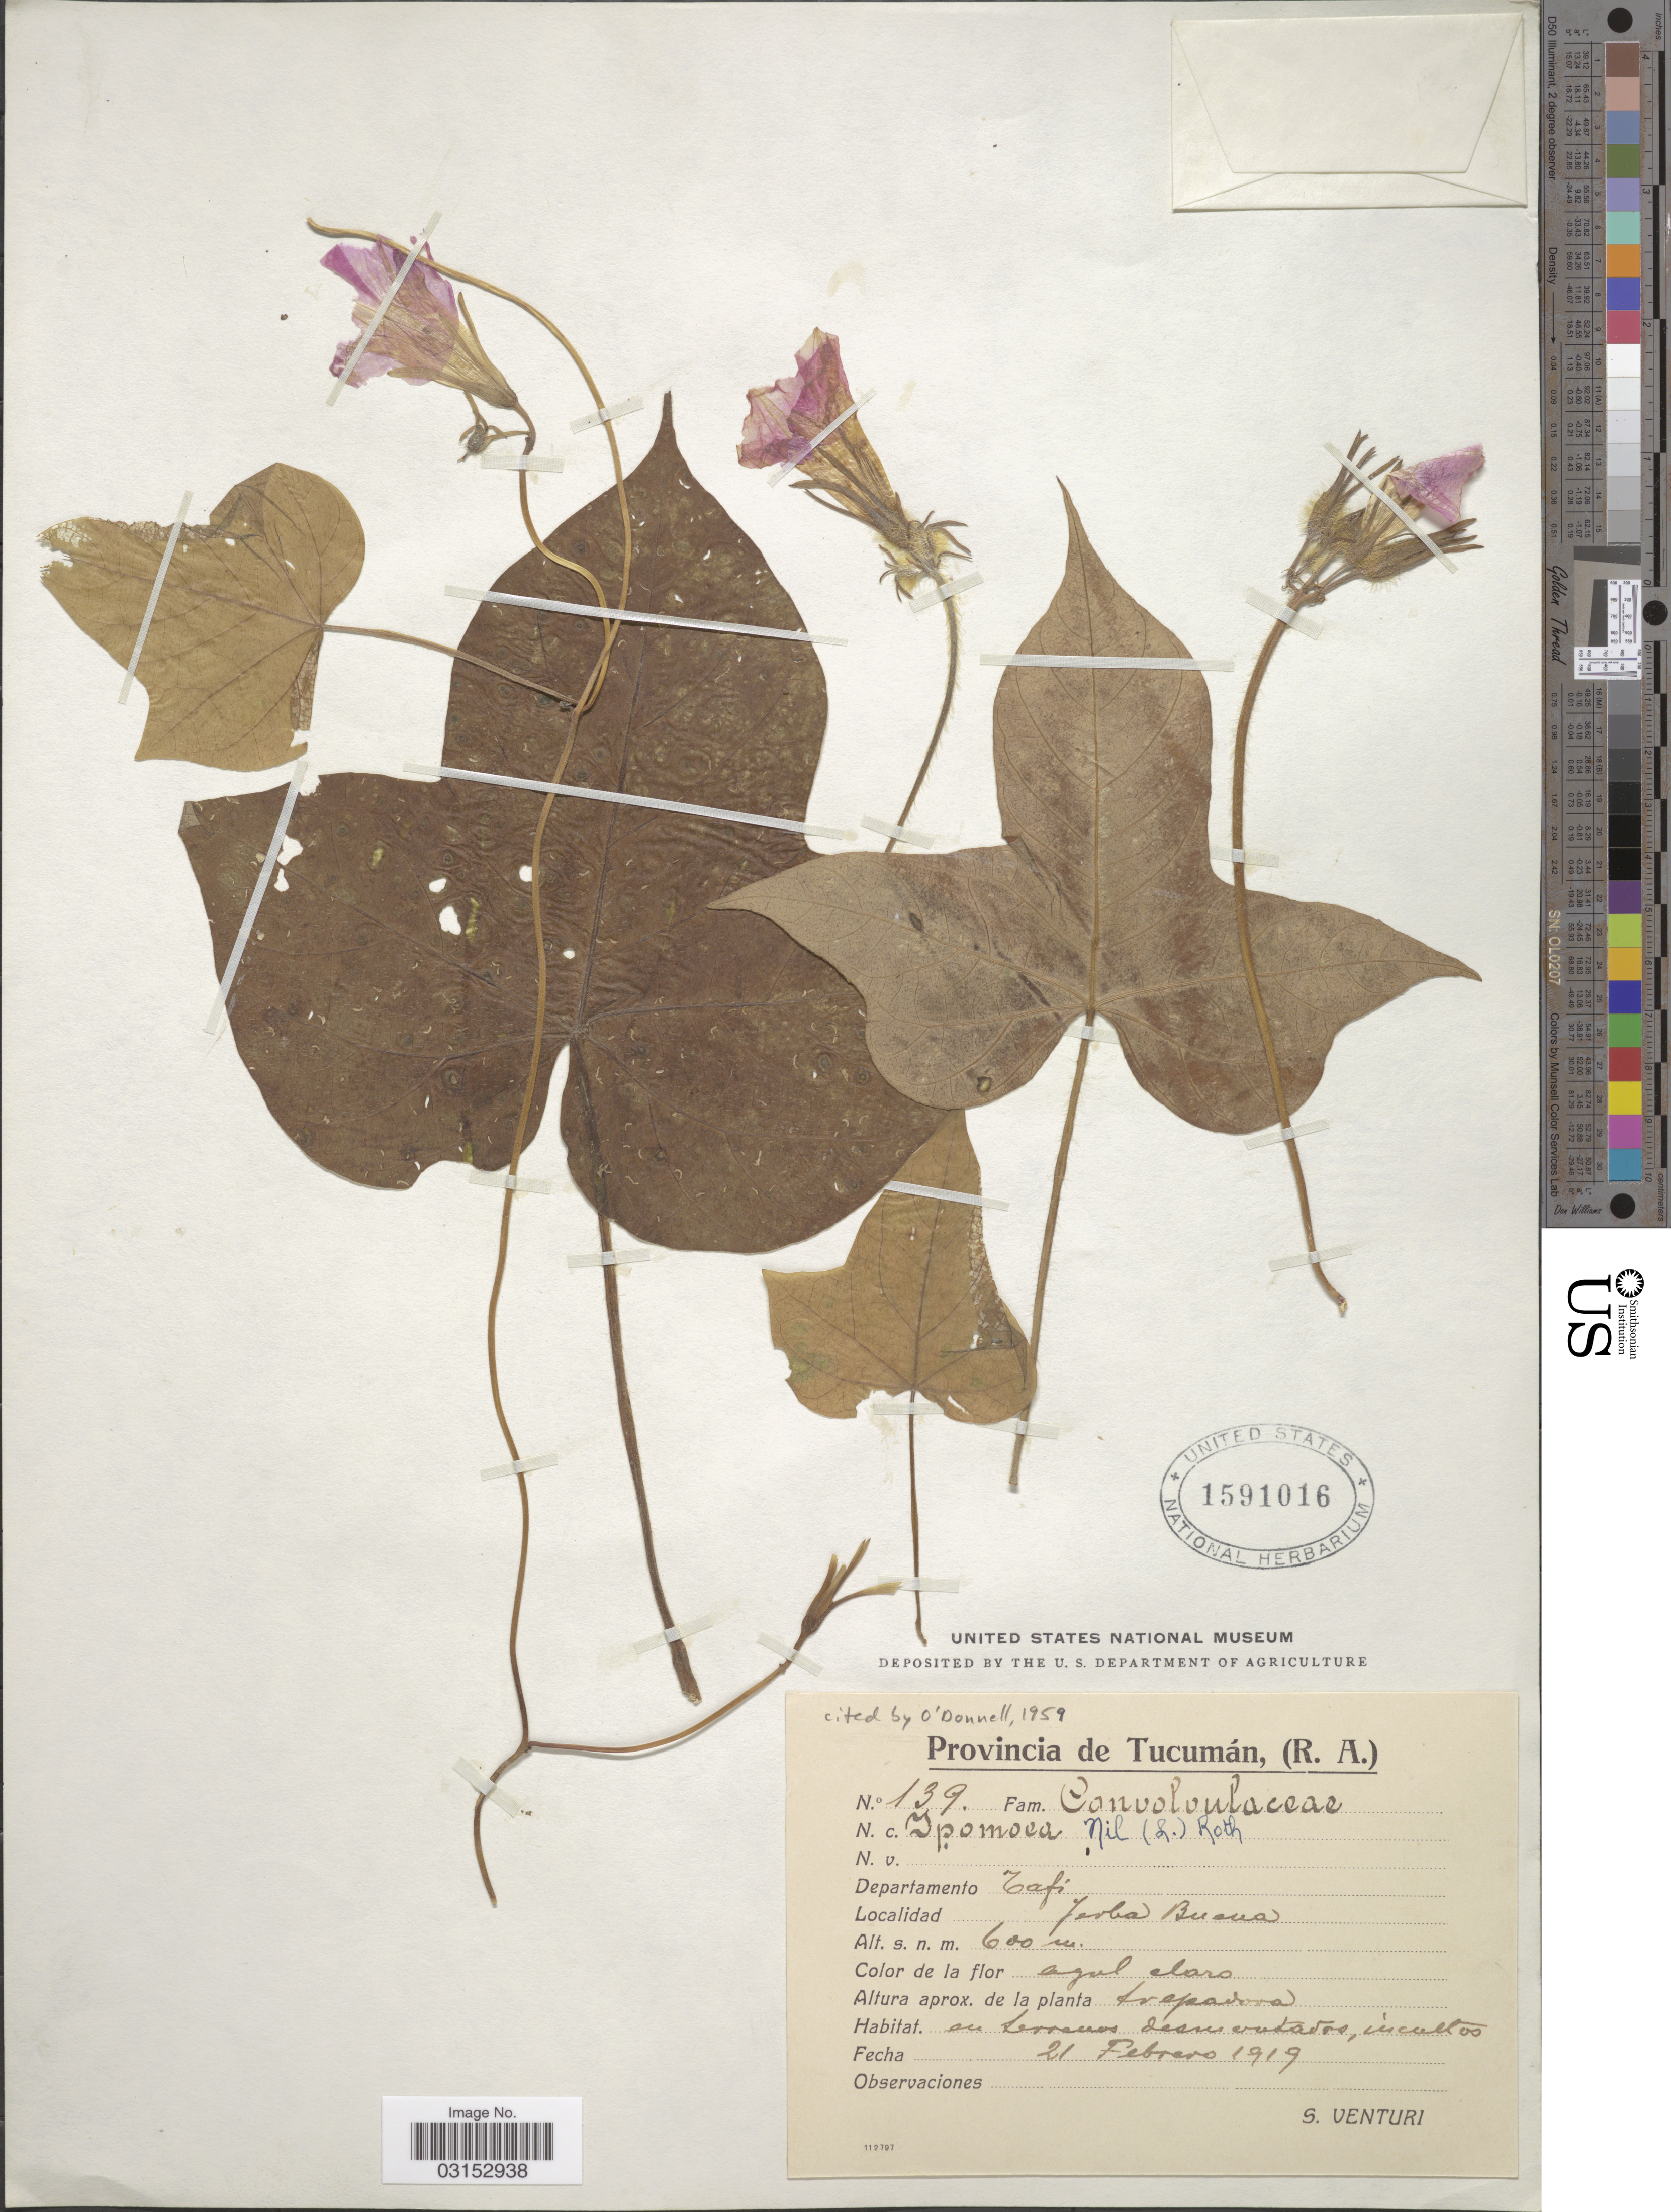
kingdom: Plantae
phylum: Tracheophyta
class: Magnoliopsida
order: Solanales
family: Convolvulaceae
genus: Ipomoea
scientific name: Ipomoea nil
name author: (L.) Roth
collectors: S. Venturi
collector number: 139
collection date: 1919-02-21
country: Argentina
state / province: Tucuman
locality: Departamento Tafi. Jerba Buena.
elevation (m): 600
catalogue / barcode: US 1591016